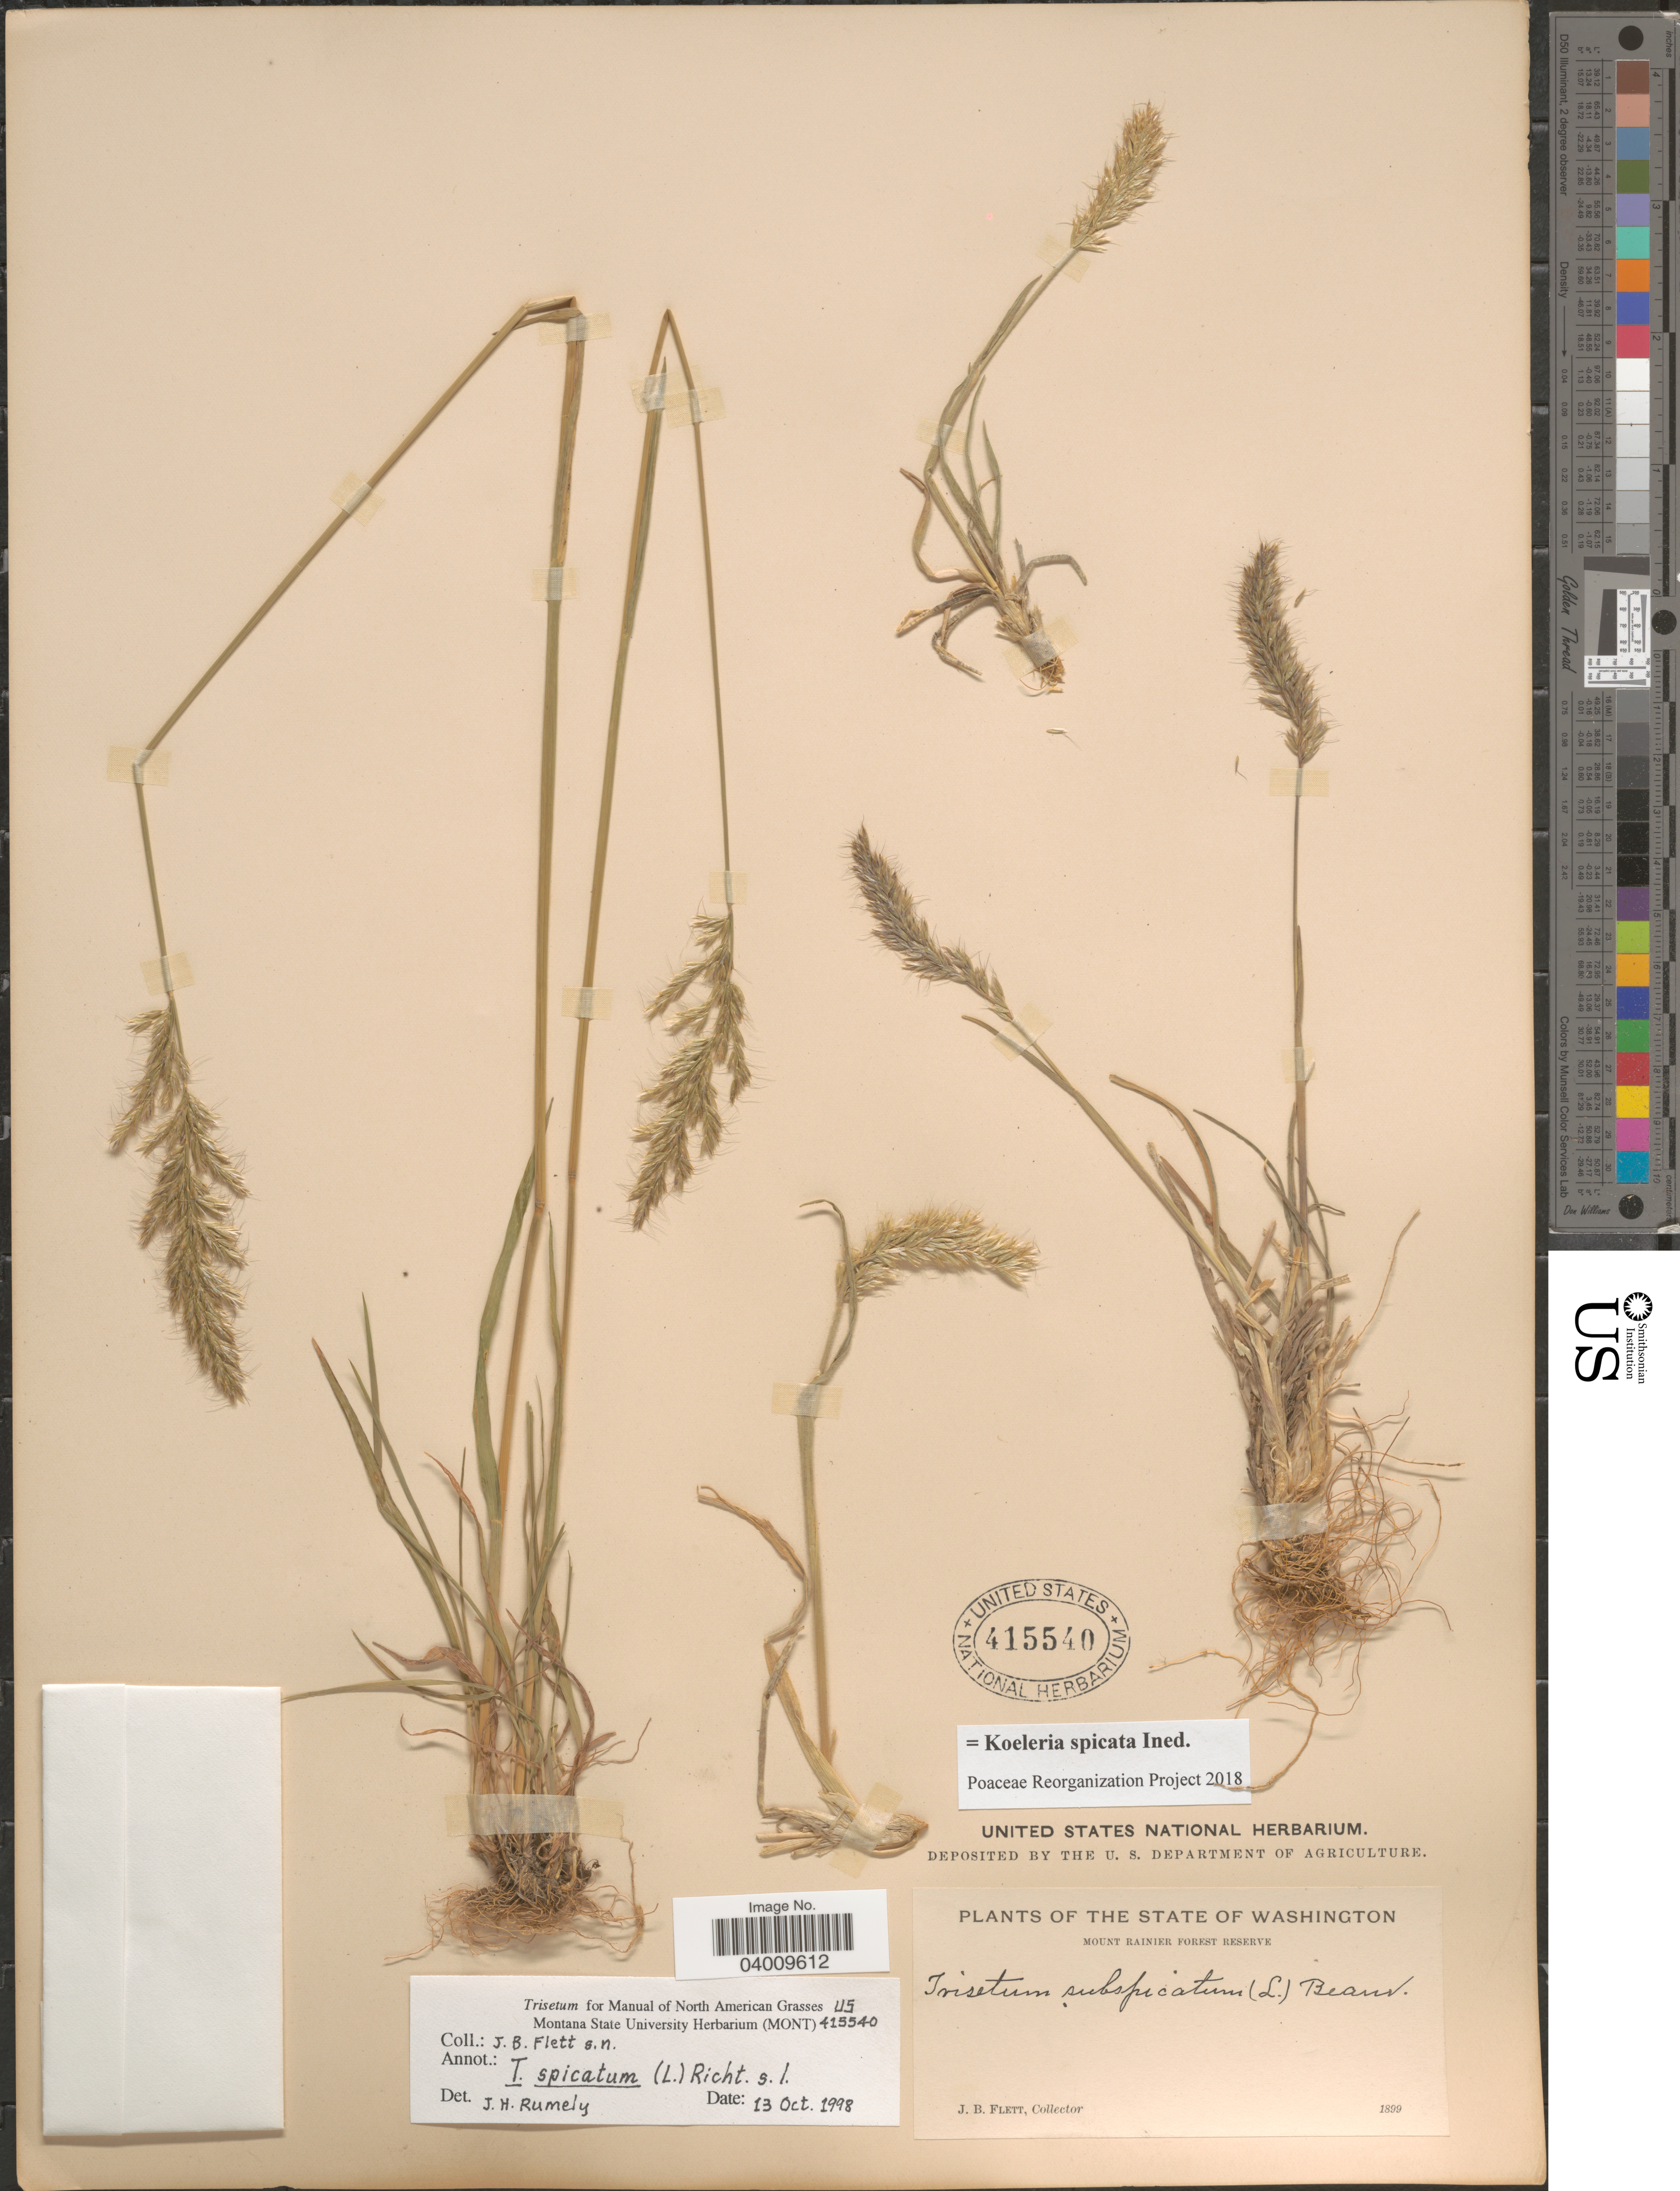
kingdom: Plantae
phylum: Tracheophyta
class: Liliopsida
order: Poales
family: Poaceae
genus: Koeleria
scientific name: Koeleria spicata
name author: (L.) Barberá et al.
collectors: J. Flett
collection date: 1899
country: United States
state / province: Washington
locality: Mount Rainier Forest Reserve.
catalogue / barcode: US 415540